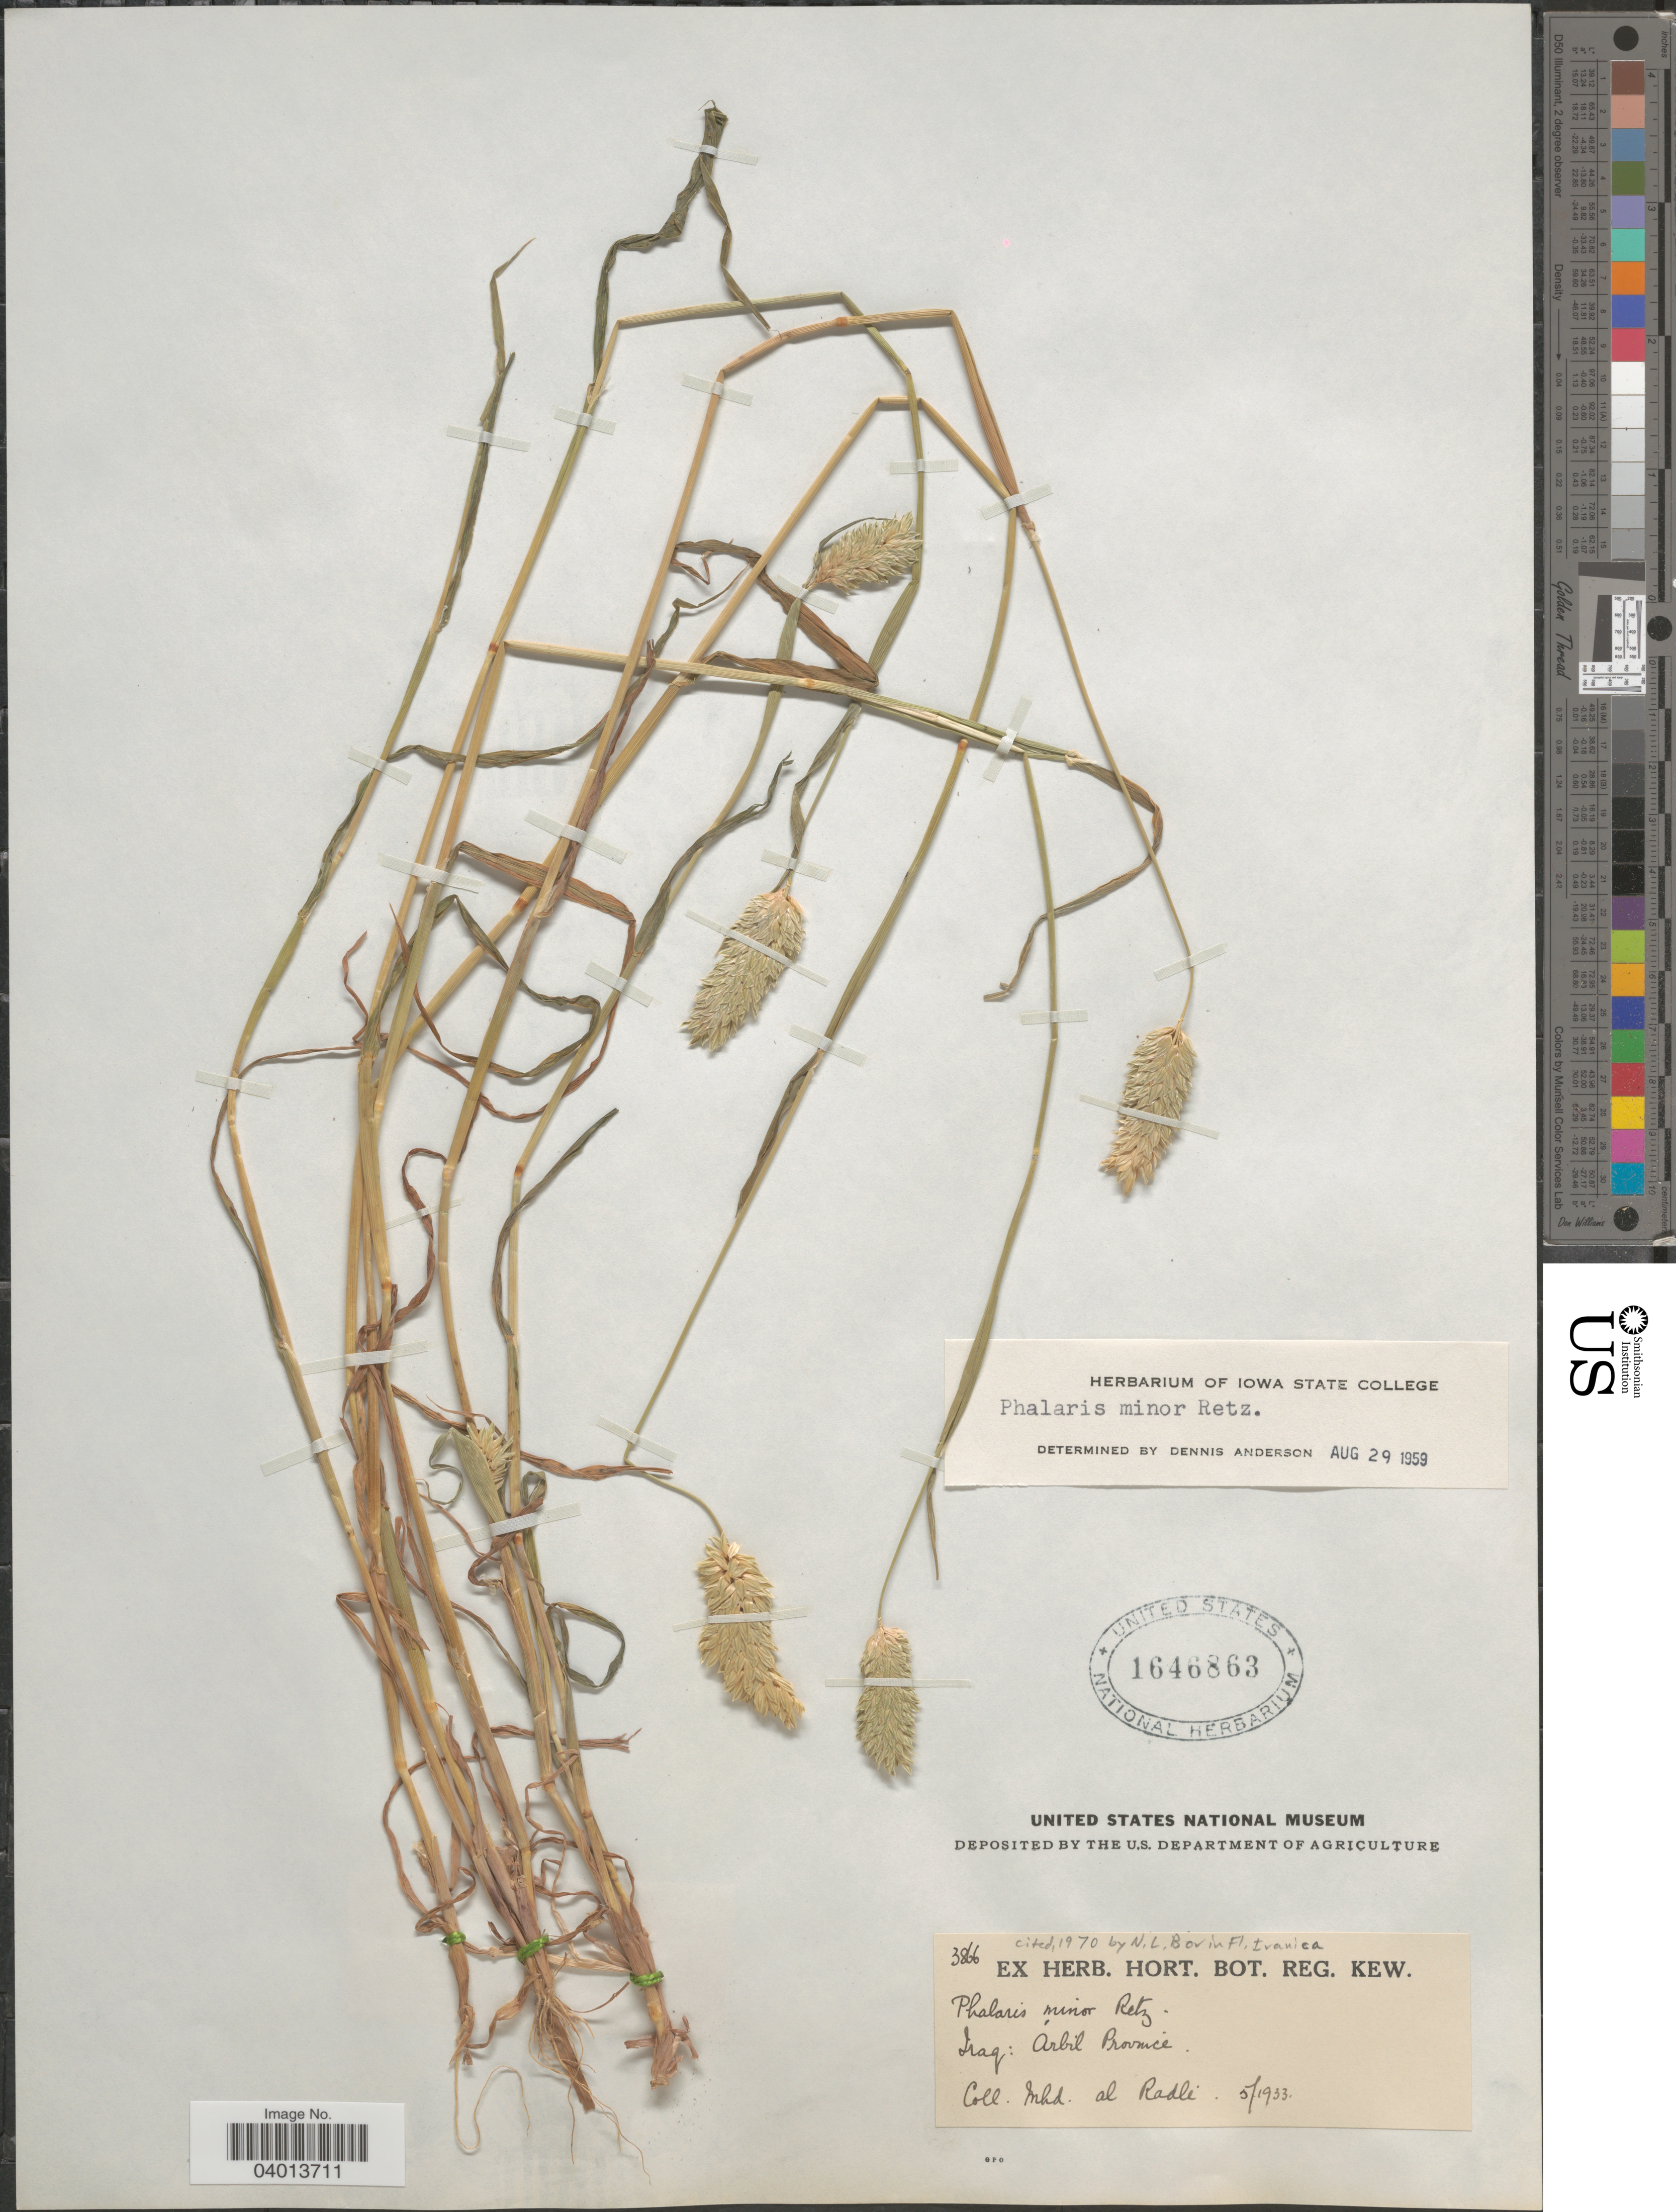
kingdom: Plantae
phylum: Tracheophyta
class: Liliopsida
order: Poales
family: Poaceae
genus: Phalaris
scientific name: Phalaris minor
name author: Retz.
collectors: Mhd. al Radli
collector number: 3866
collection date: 1933-05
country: Iraq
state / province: Arbīl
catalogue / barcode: US 1646863